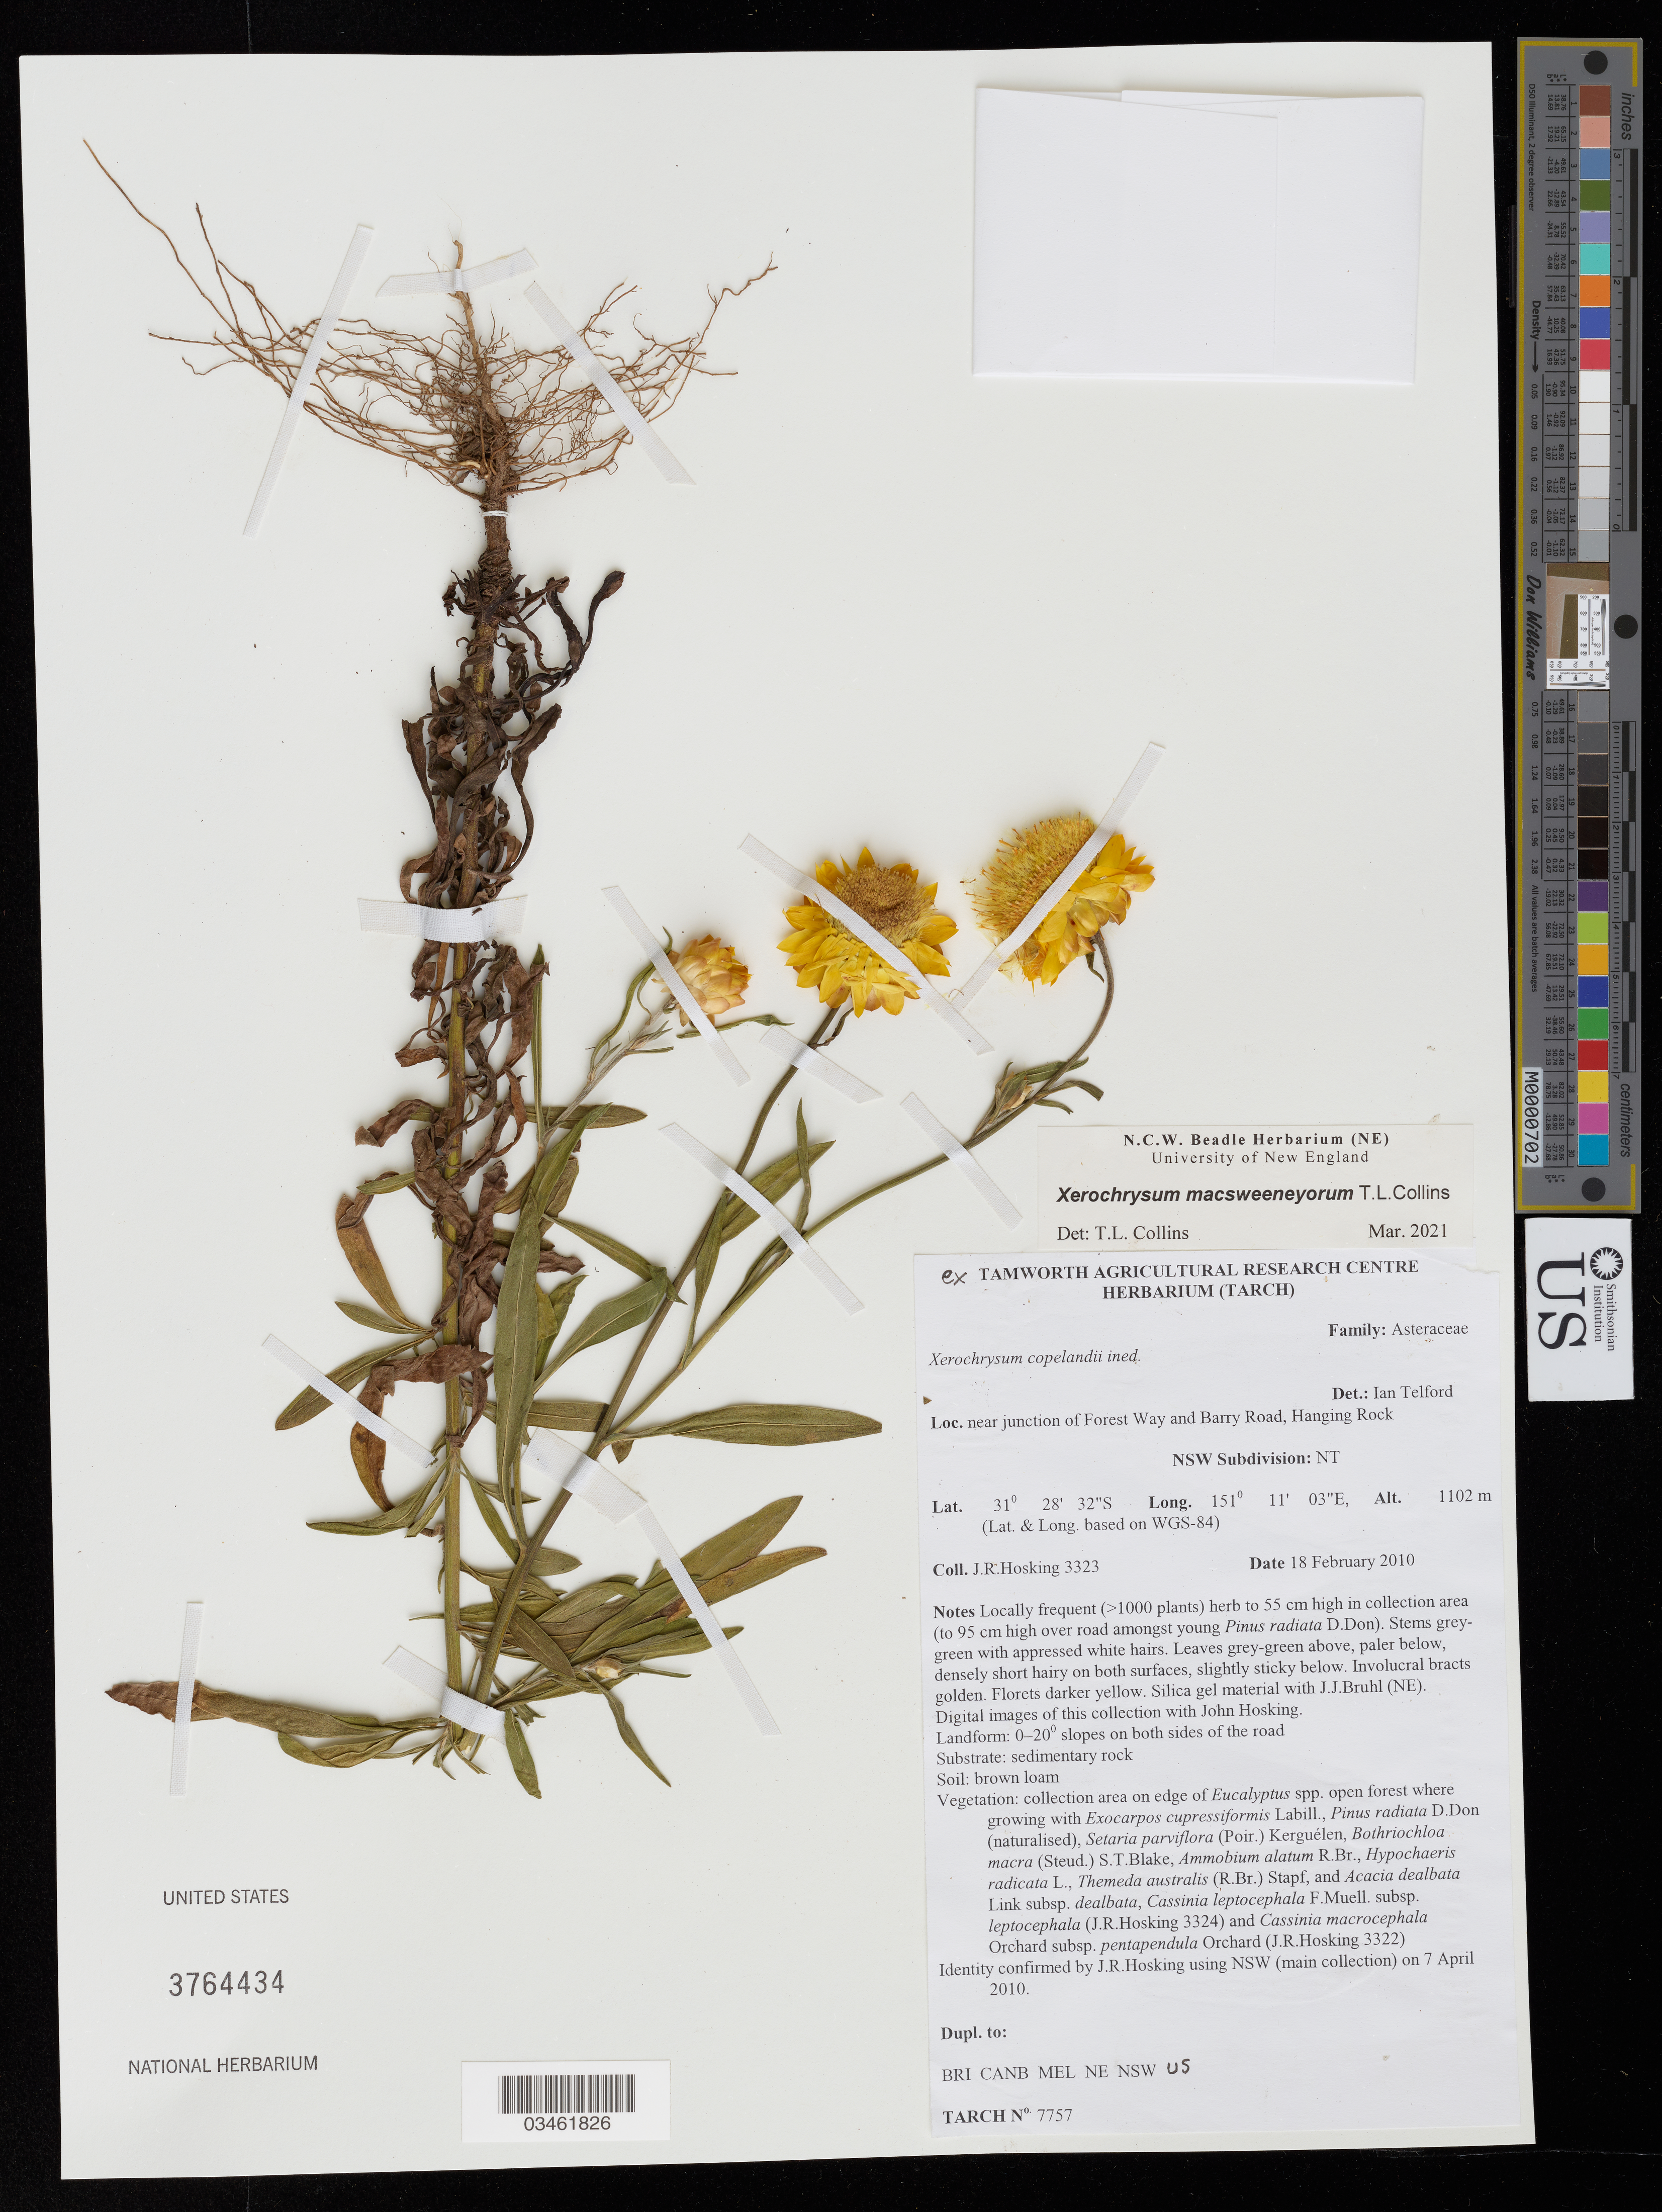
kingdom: Plantae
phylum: Tracheophyta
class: Magnoliopsida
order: Asterales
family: Asteraceae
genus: Xerochrysum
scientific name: Xerochrysum macsweeneyorum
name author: Collins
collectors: J. Hosking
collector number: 3323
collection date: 2010-02-18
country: Australia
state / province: New South Wales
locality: Near junction of Forest Way and Barry Road, Hanging Rock. NSW Subdivision: NT.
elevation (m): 1102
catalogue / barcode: US 3764434